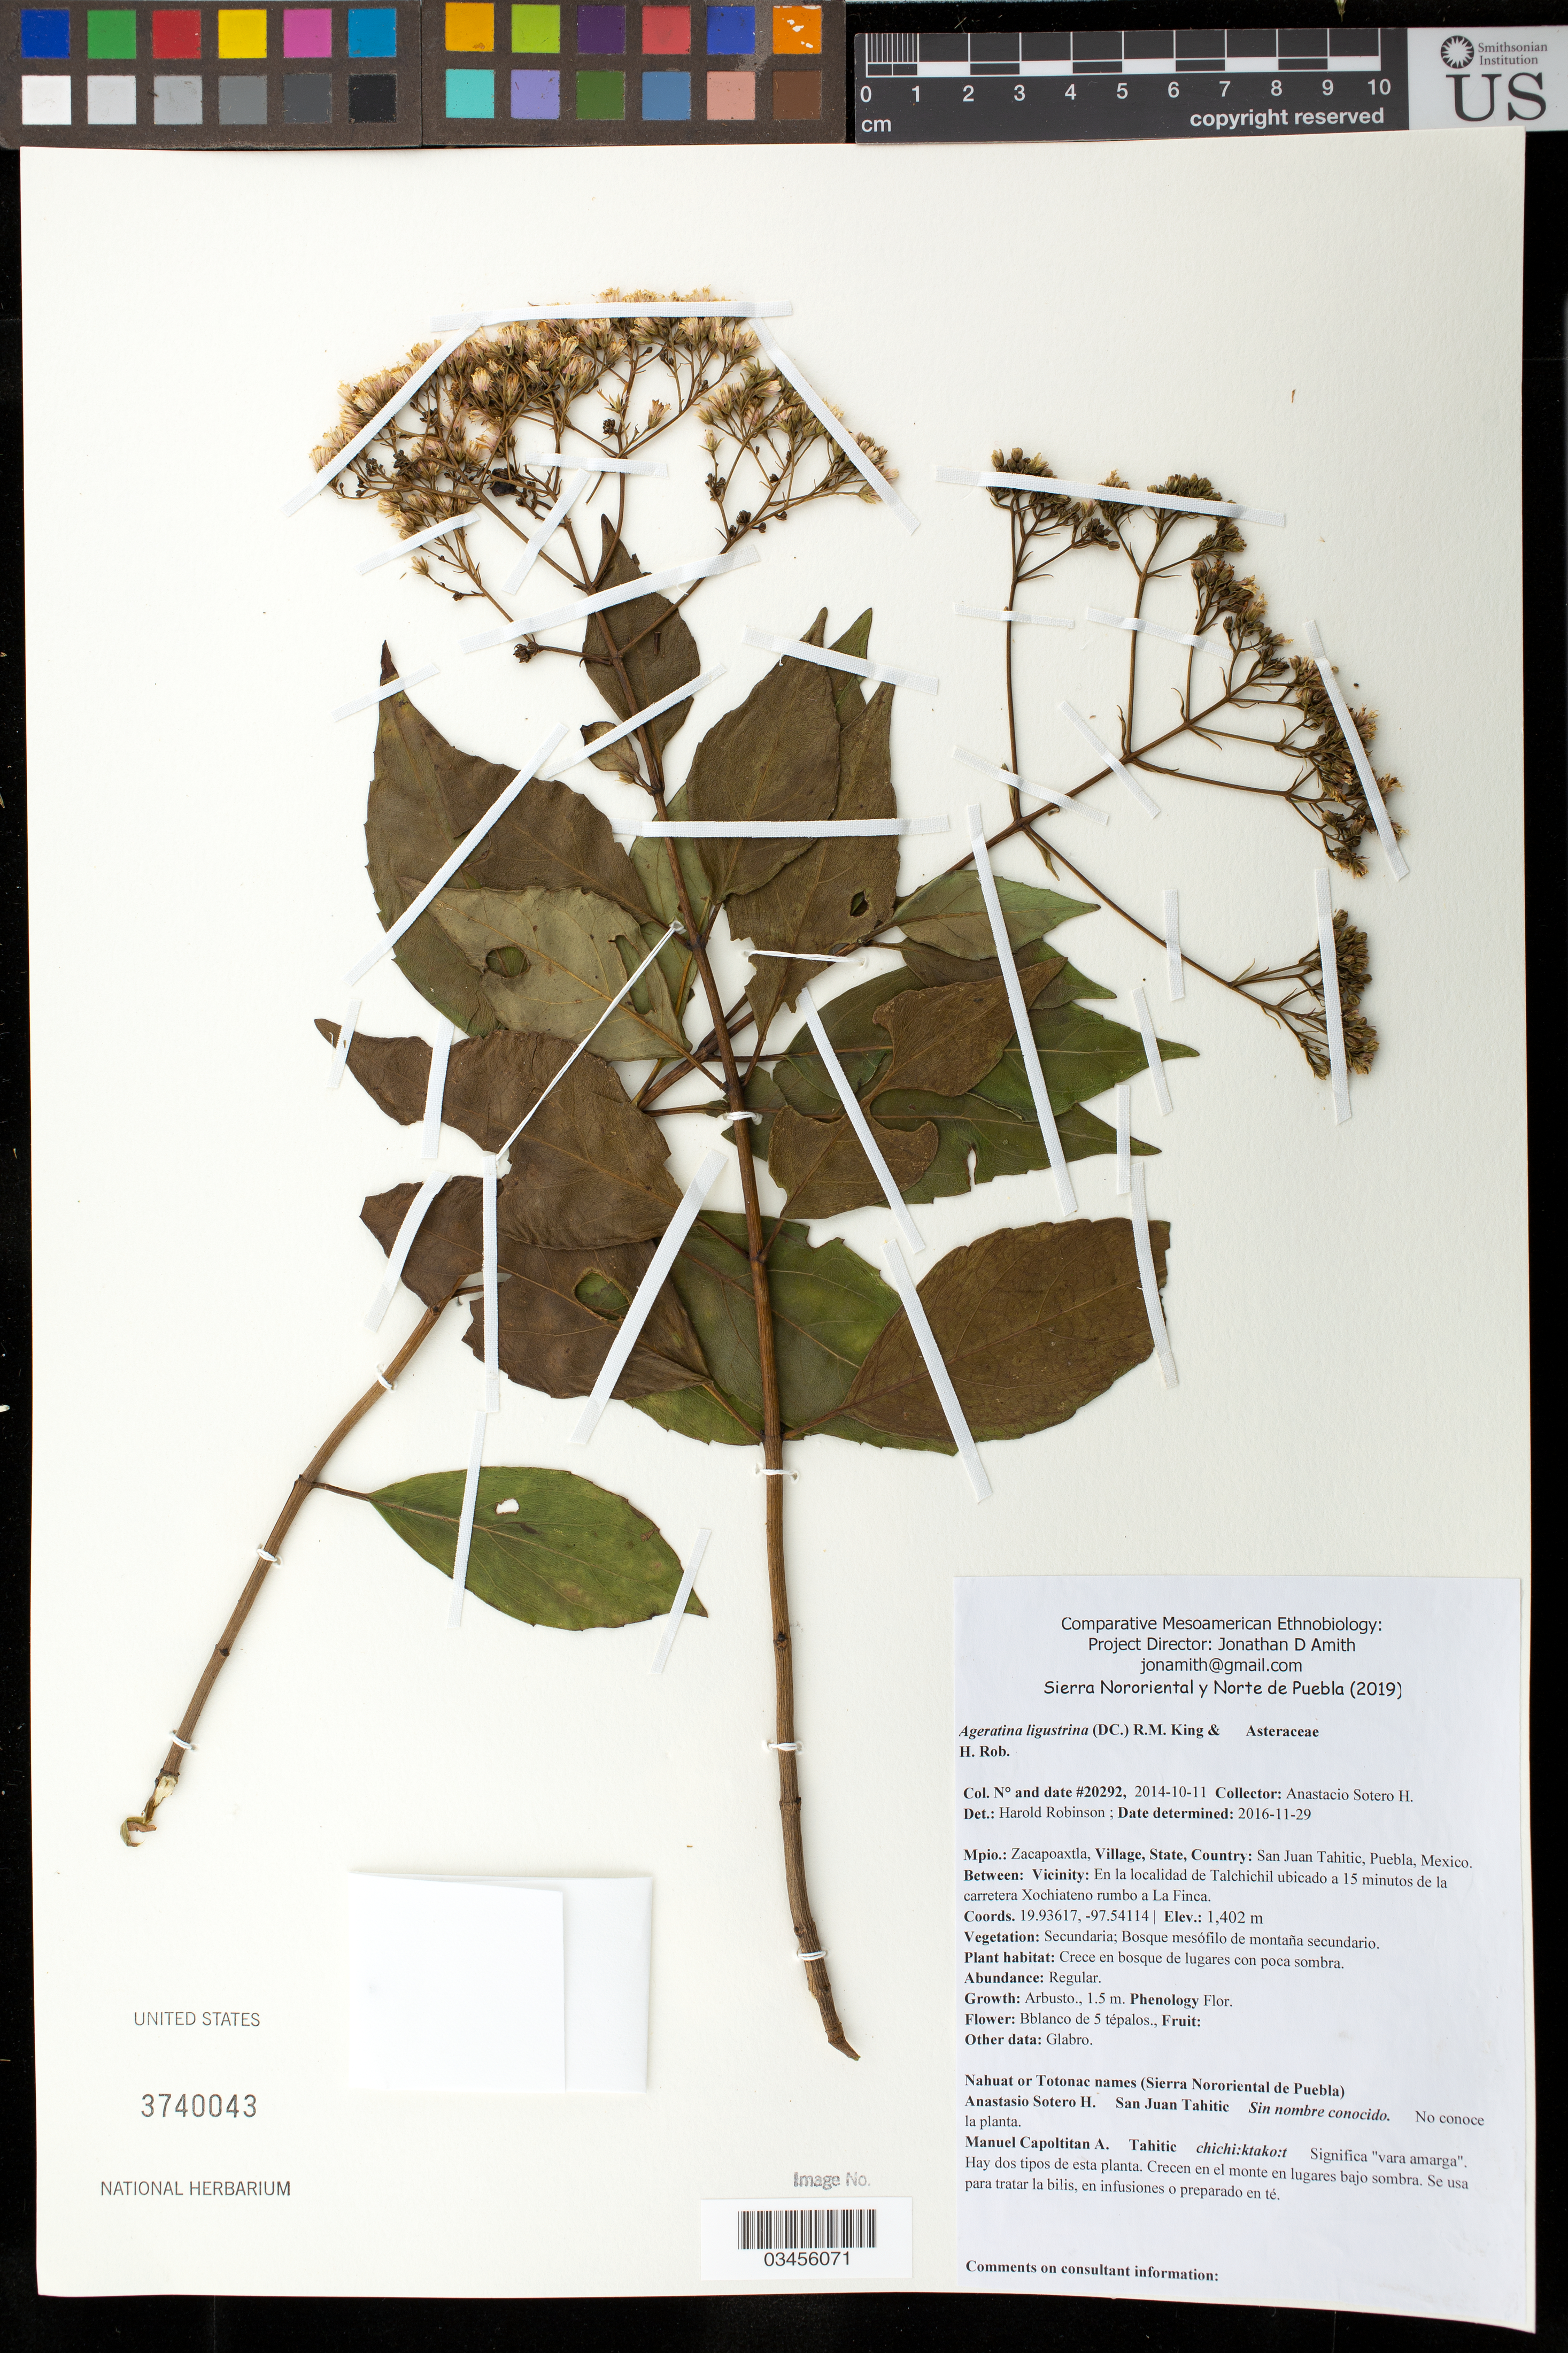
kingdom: Plantae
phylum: Tracheophyta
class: Magnoliopsida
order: Asterales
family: Asteraceae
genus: Ageratina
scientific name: Ageratina ligustrina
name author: (DC.) R.M. King & H. Rob.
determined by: Robinson, Harold E., (US)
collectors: Canek Ledesma C.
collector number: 20292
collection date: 2014-10-11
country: México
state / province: Puebla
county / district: Zacapoaxtla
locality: PUEBLO: San Juan Tahitic; LOCALIDAD EXACTA: En la localidad de Talchichil ubicado a 15 minutos de la carretera Xochiateno rumbo a La Finca.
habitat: Bosque mesófilo de montaña secundario; en bosque de lugares con poca sombra.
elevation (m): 1402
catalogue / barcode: US 3740043